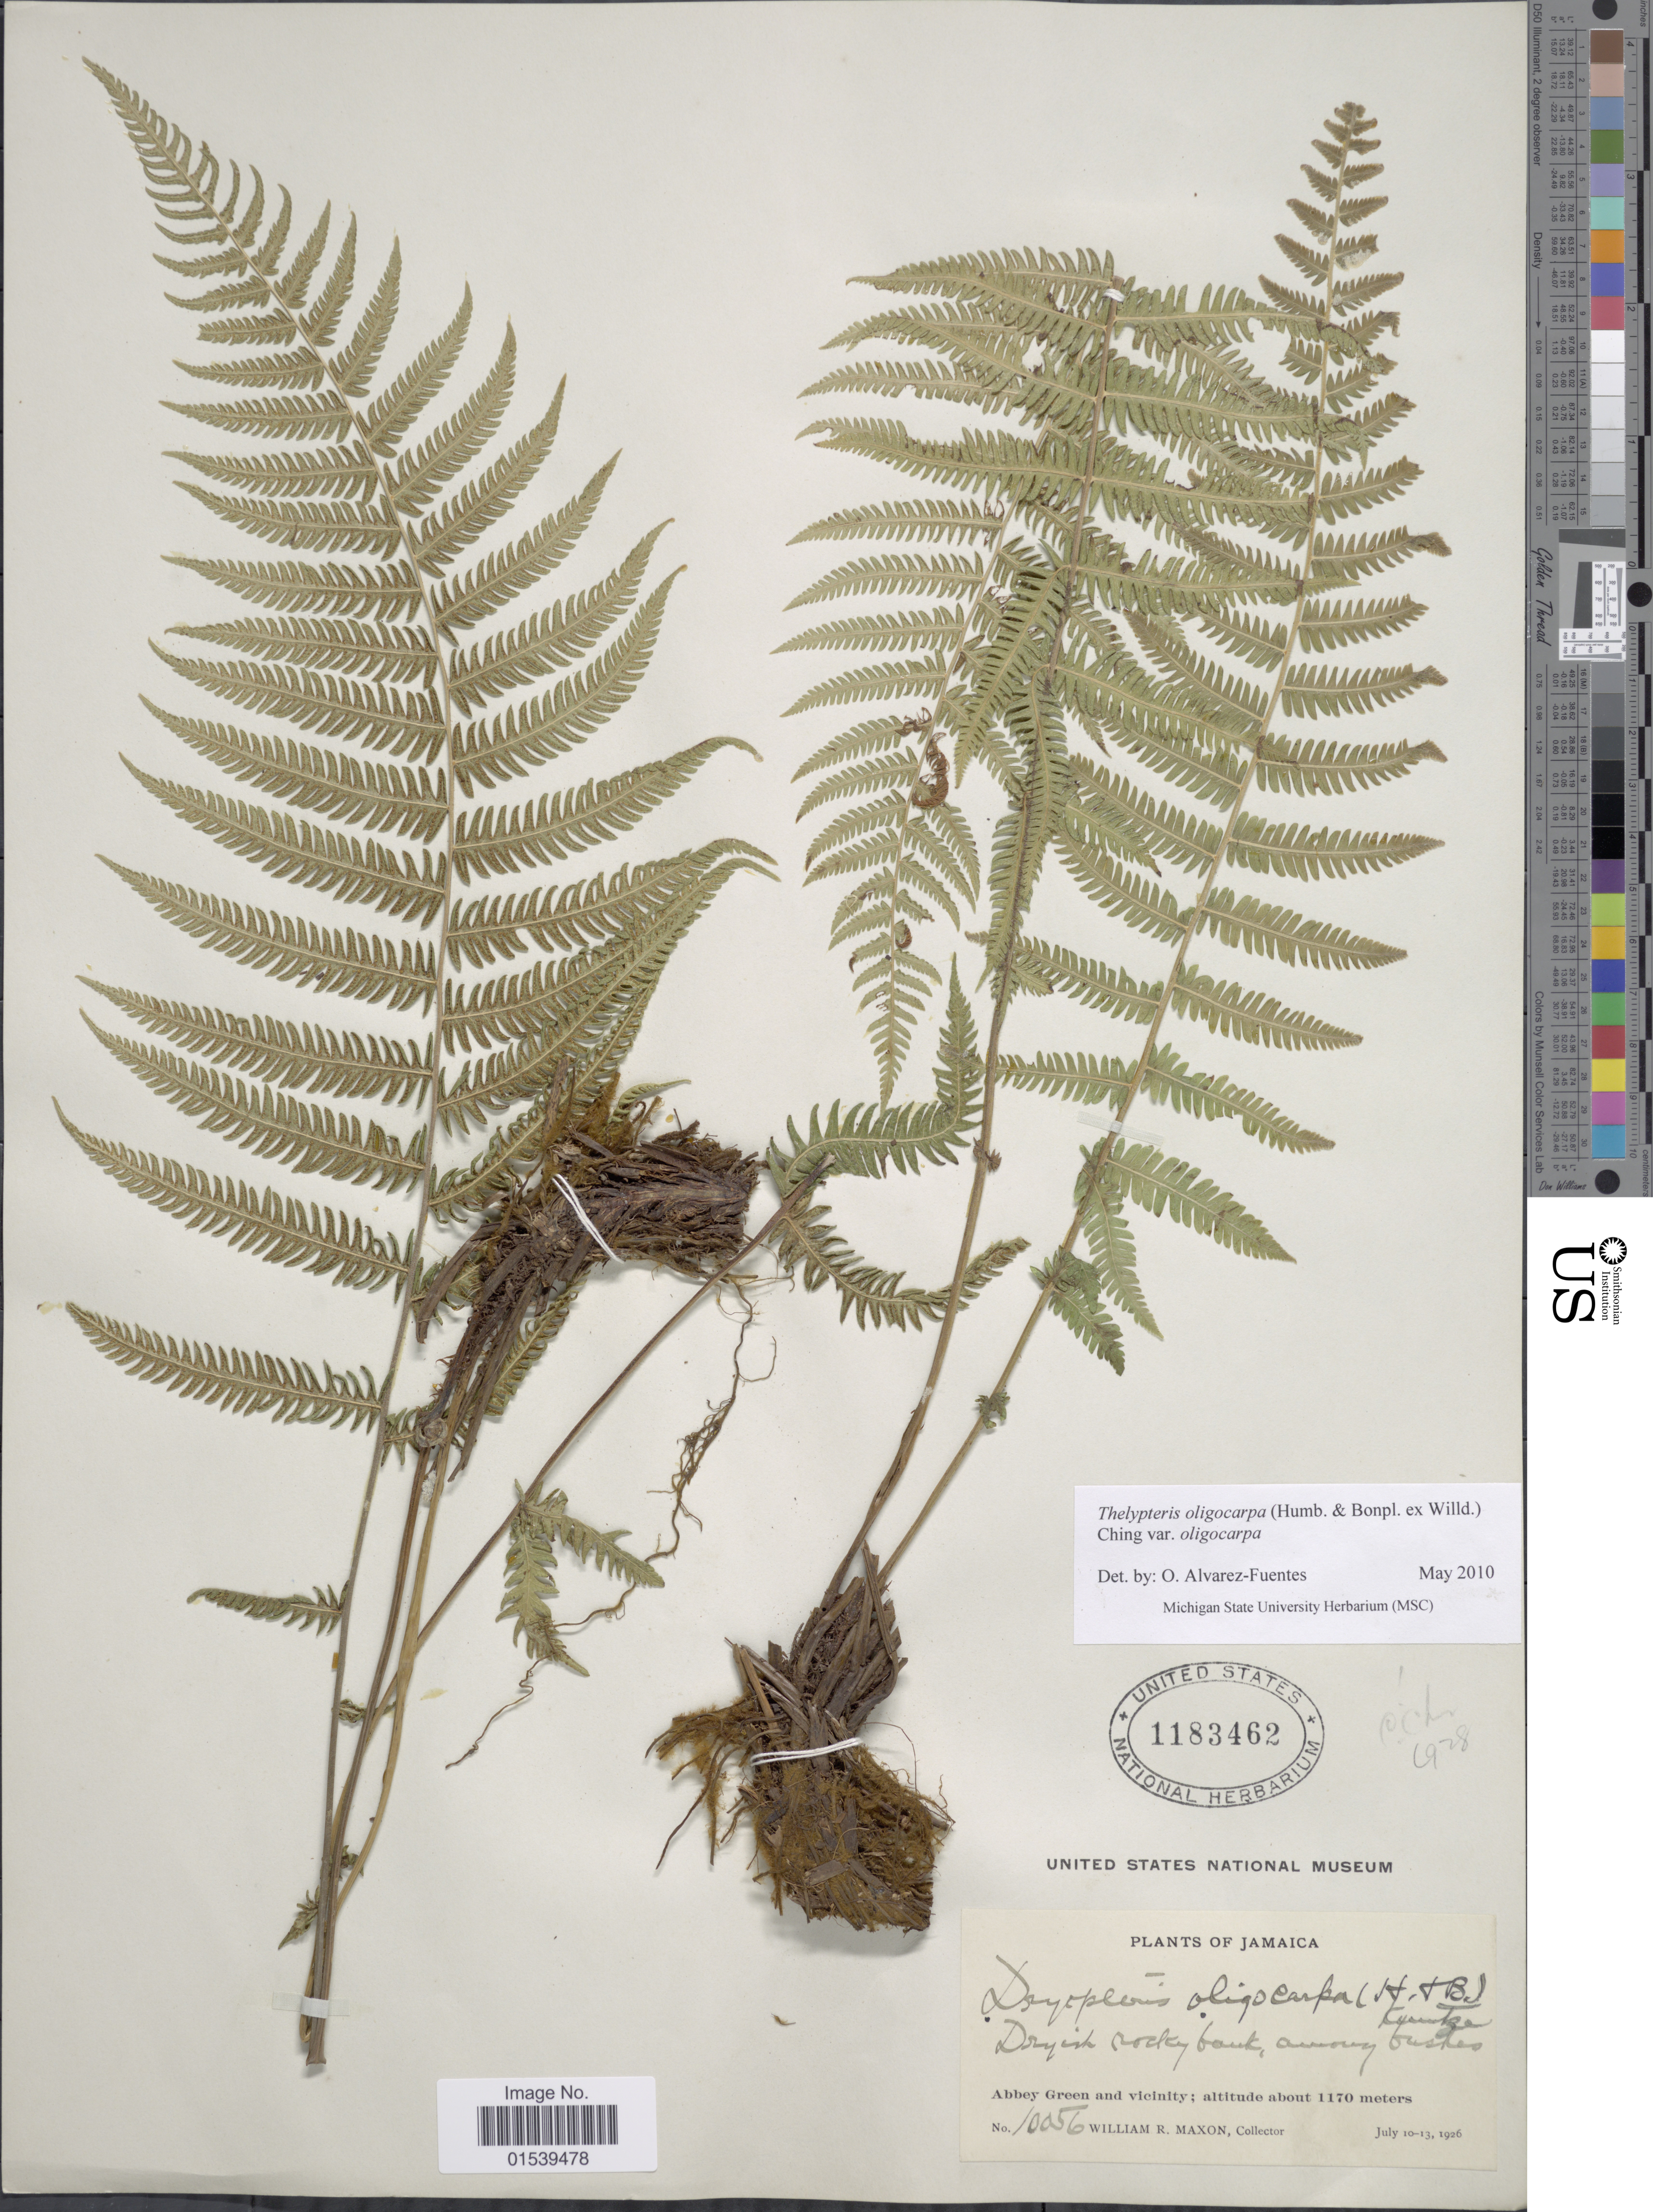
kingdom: Plantae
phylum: Tracheophyta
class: Polypodiopsida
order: Polypodiales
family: Thelypteridaceae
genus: Amauropelta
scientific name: Amauropelta oligocarpa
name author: (Humb. & Bonpl. ex Willd.) Pic. Serm.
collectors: W. R. Maxon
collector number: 10056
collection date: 1926-07-10/1926-07-13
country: Jamaica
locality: Abbey Green and vicinity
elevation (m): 1170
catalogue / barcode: US 1183462